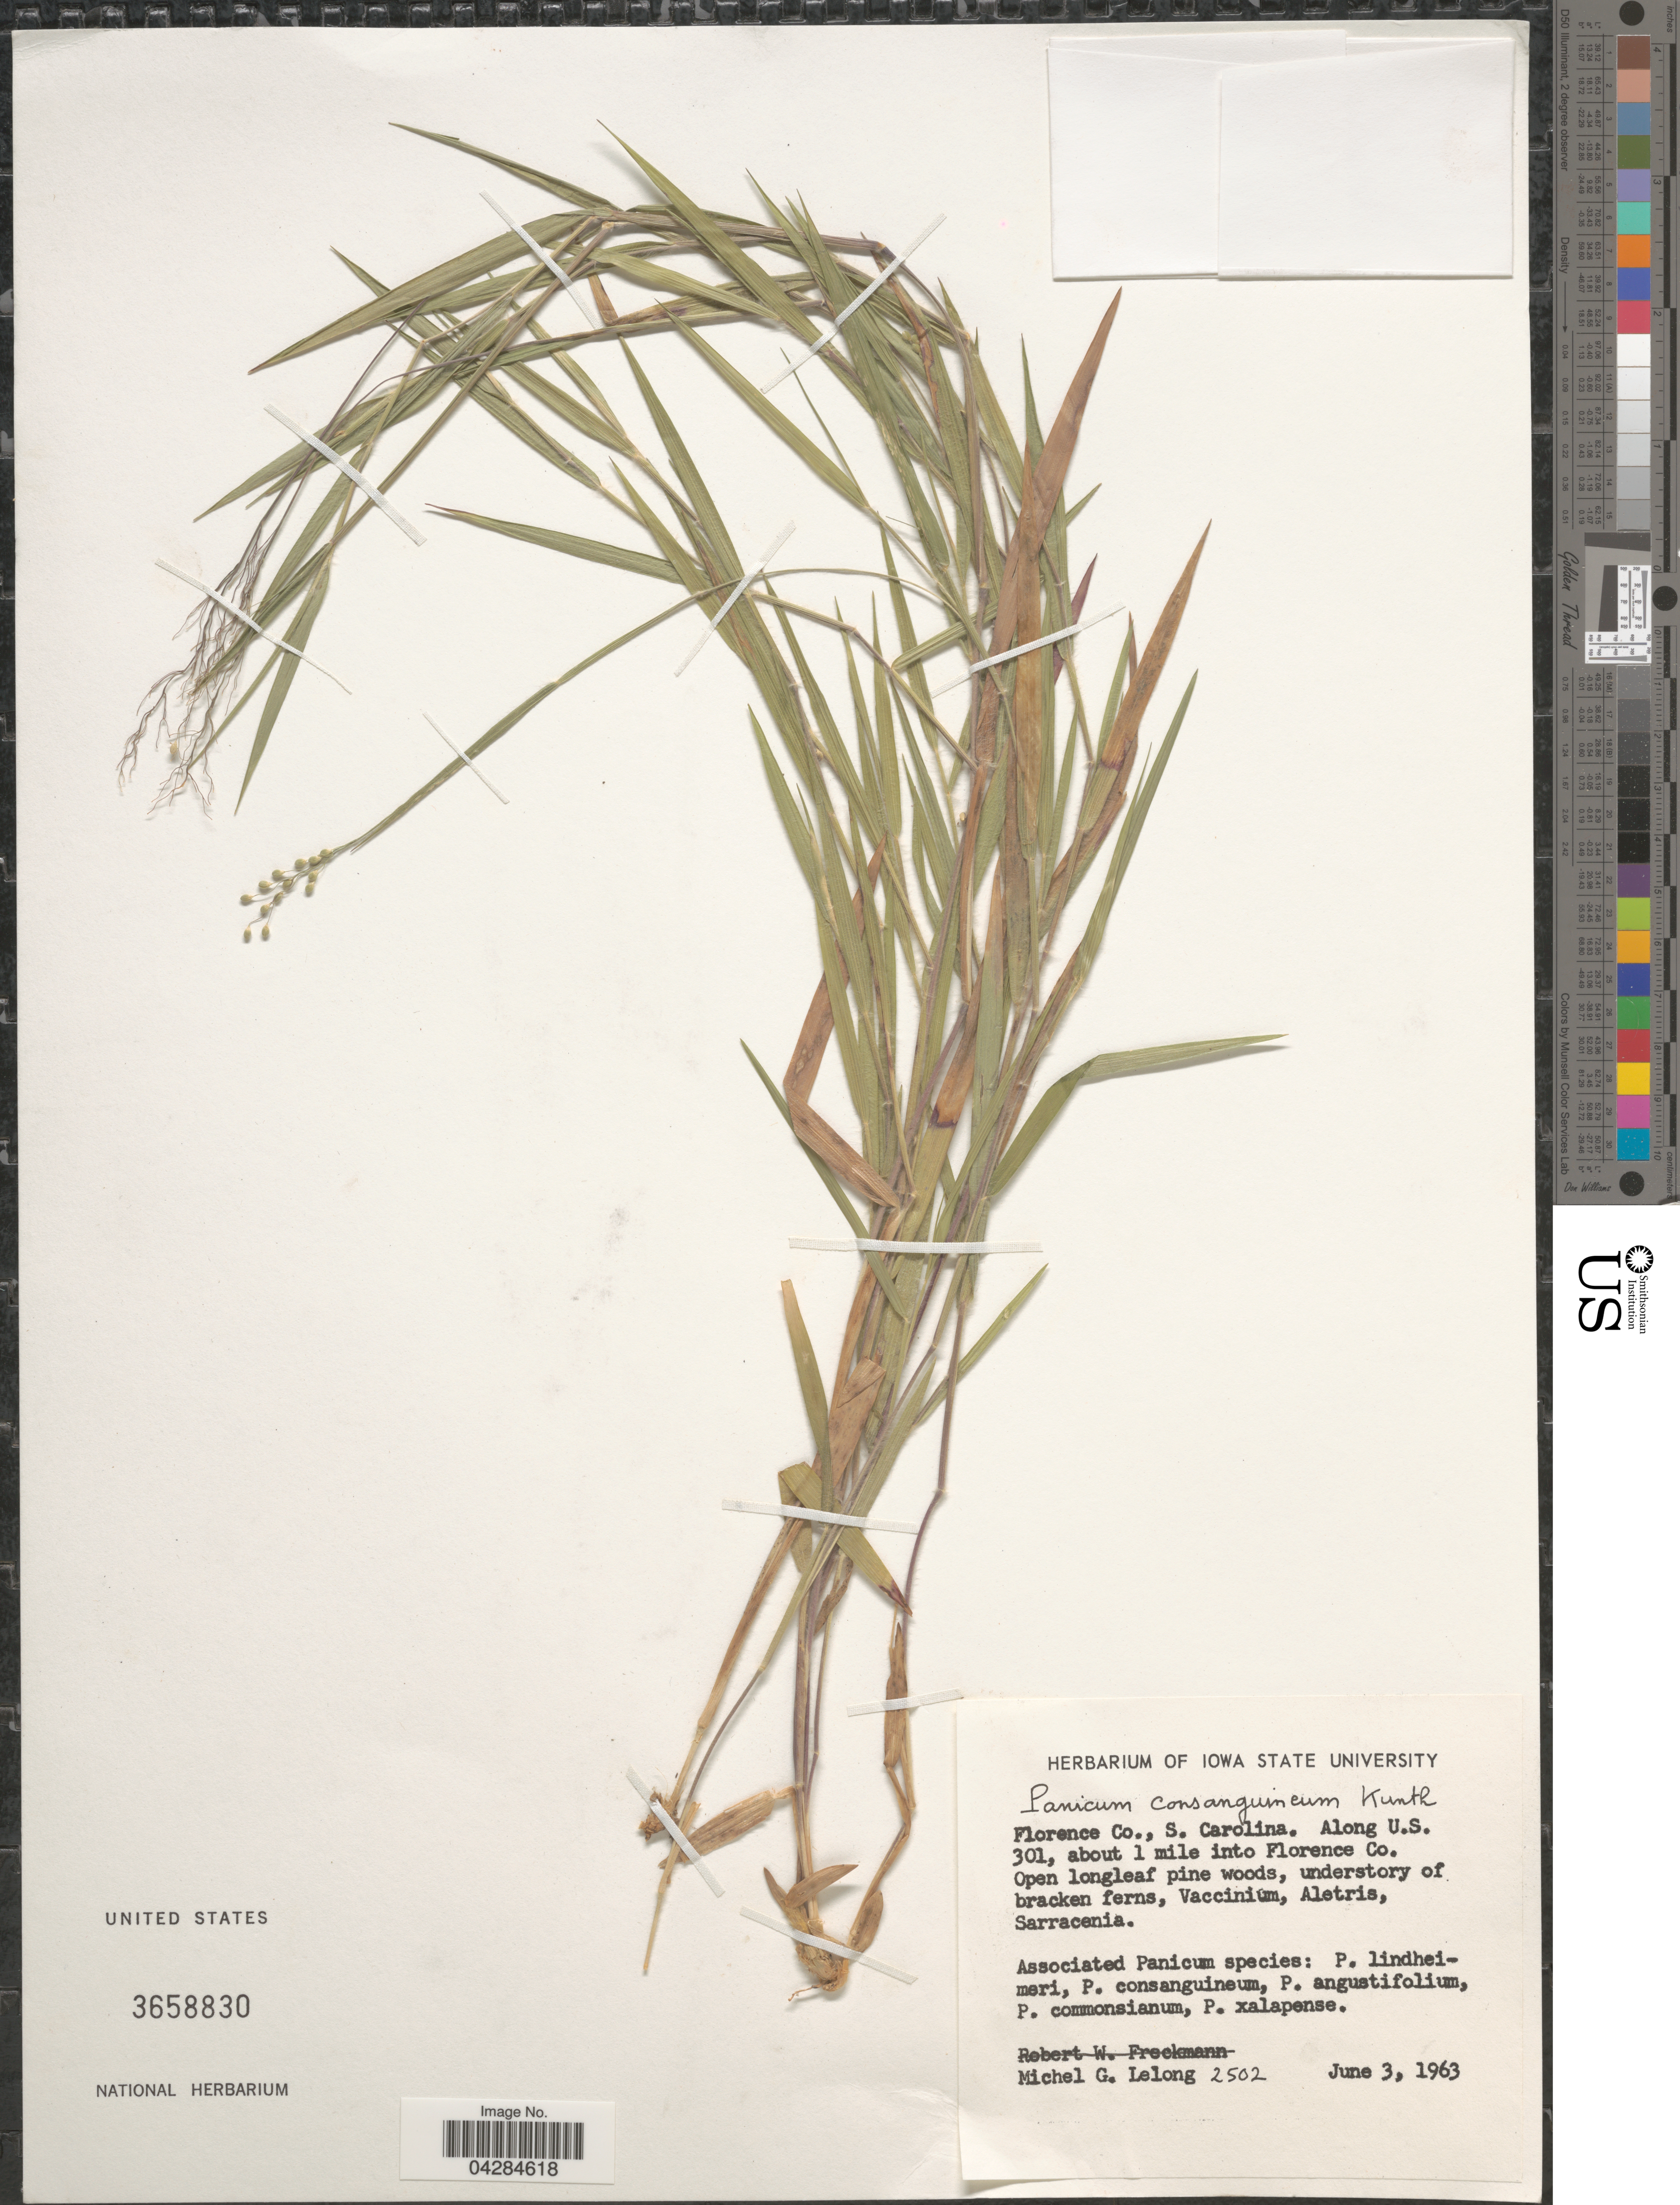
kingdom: Plantae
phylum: Tracheophyta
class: Liliopsida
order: Poales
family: Poaceae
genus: Dichanthelium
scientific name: Dichanthelium ovale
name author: (Elliott) Gould & C.A. Clark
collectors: M. Lelong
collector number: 2502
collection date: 1963-06-03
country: United States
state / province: South Carolina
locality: Florence Co. Along U.S. 301, about 1 mile into Florence Co.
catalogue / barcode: US 3658830